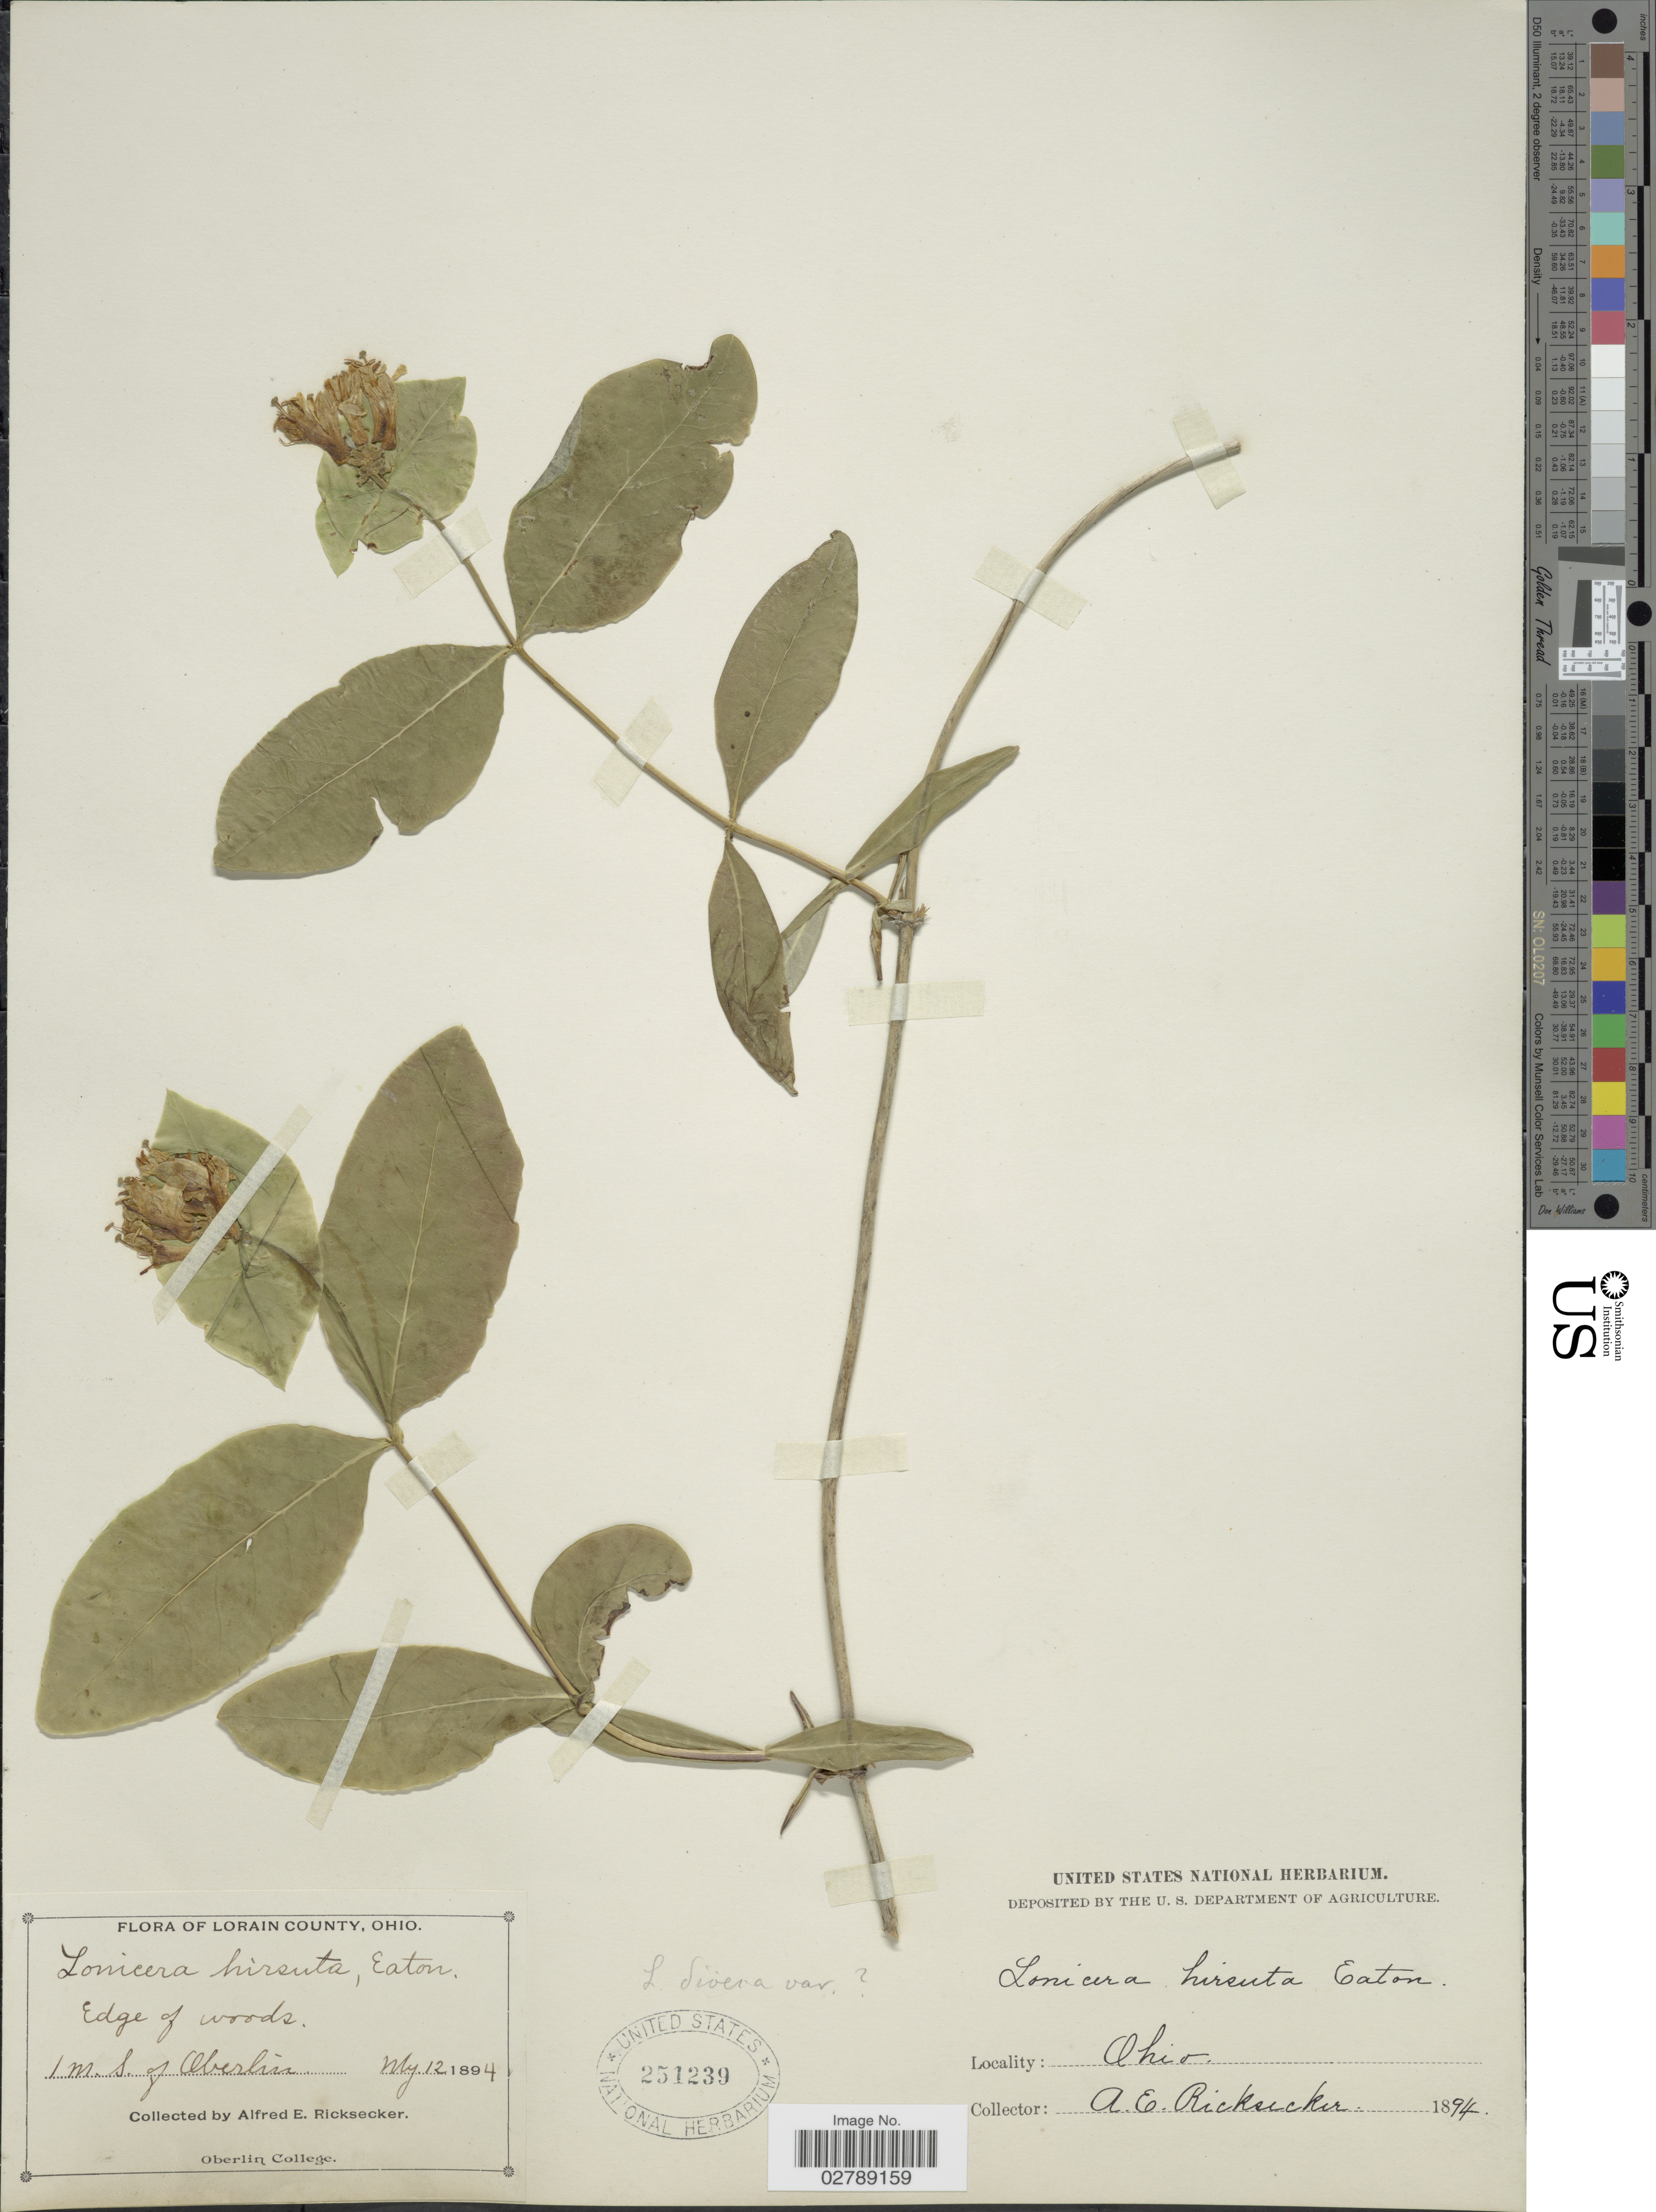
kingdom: Plantae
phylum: Tracheophyta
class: Magnoliopsida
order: Dipsacales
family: Caprifoliaceae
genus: Lonicera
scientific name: Lonicera dioica var. glaucescens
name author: (Rydb.) Butters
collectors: A. E. Ricksecker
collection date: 1894-05-12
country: United States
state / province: Ohio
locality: Lorain County. 1 m. s. of Oberlin.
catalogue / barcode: US 251239